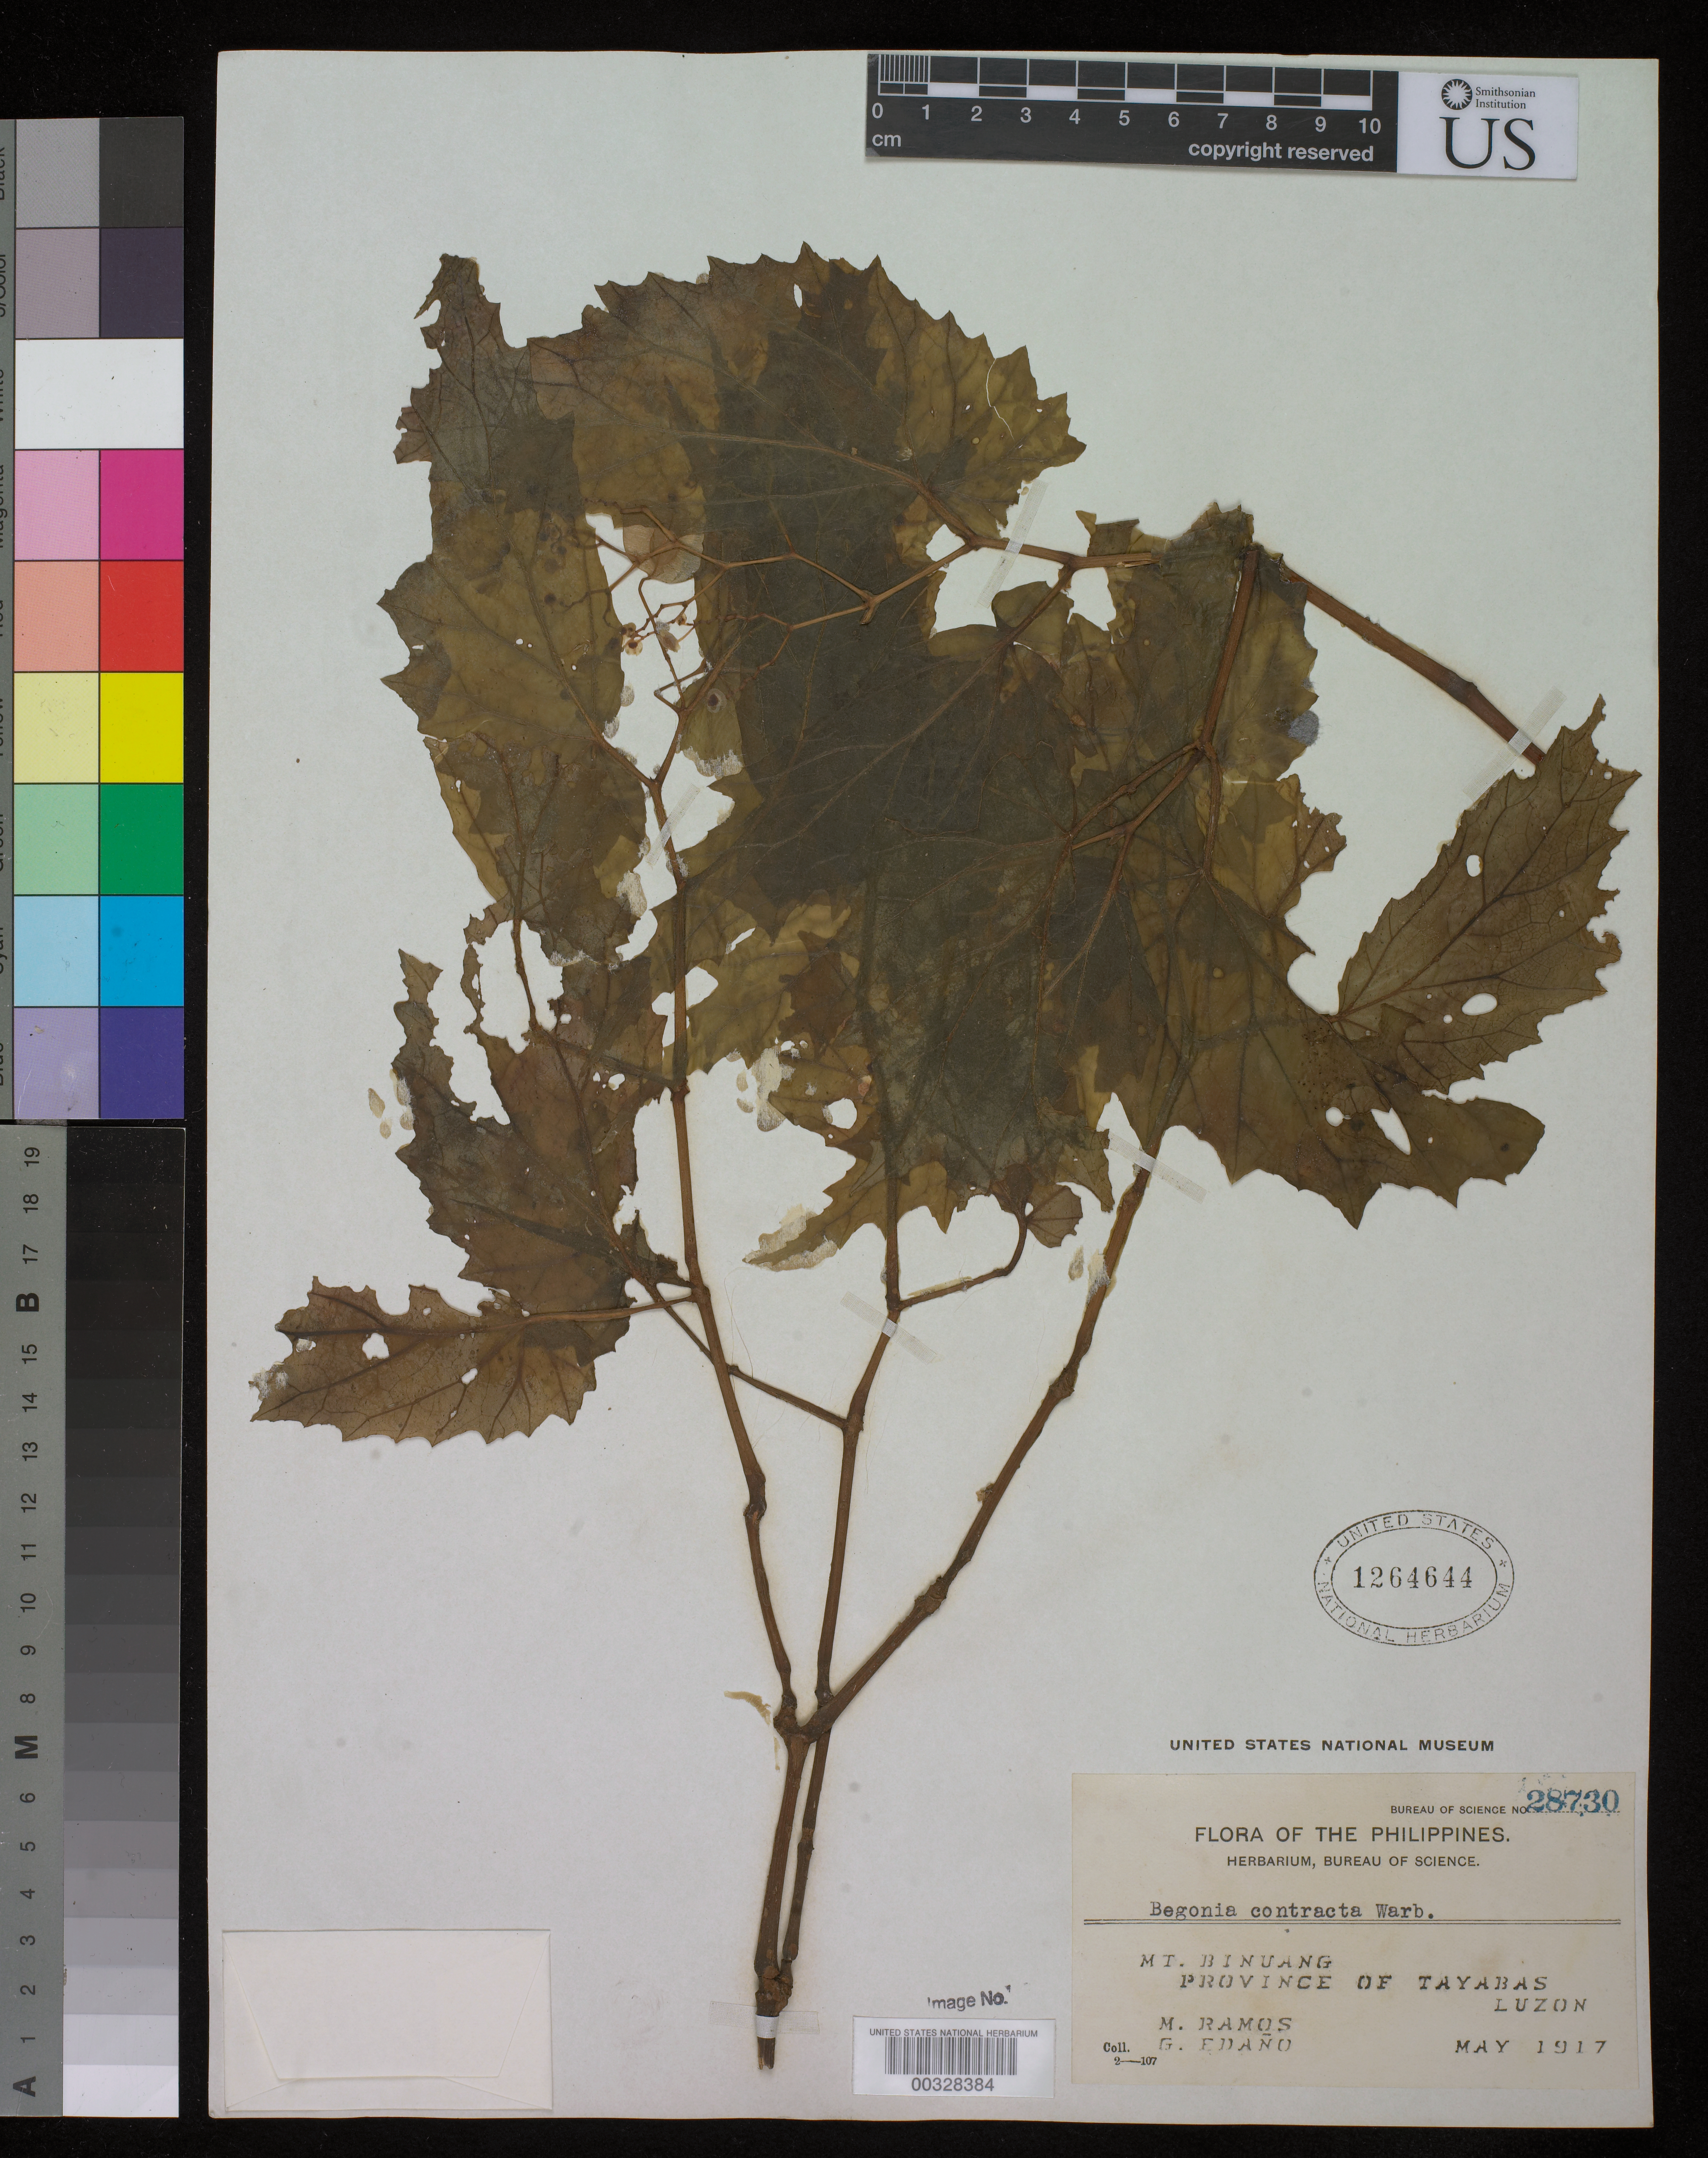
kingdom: Plantae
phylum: Tracheophyta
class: Magnoliopsida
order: Cucurbitales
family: Begoniaceae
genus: Begonia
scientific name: Begonia contracta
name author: Warb.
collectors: M. Ramos & G. E. Edaño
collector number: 28730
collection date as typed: May 1917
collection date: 1917-05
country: Philippines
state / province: Calabarzon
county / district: Quezon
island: Luzon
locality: Mt. binuang, tayabas prov. [= quezon province]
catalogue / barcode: US 1264644